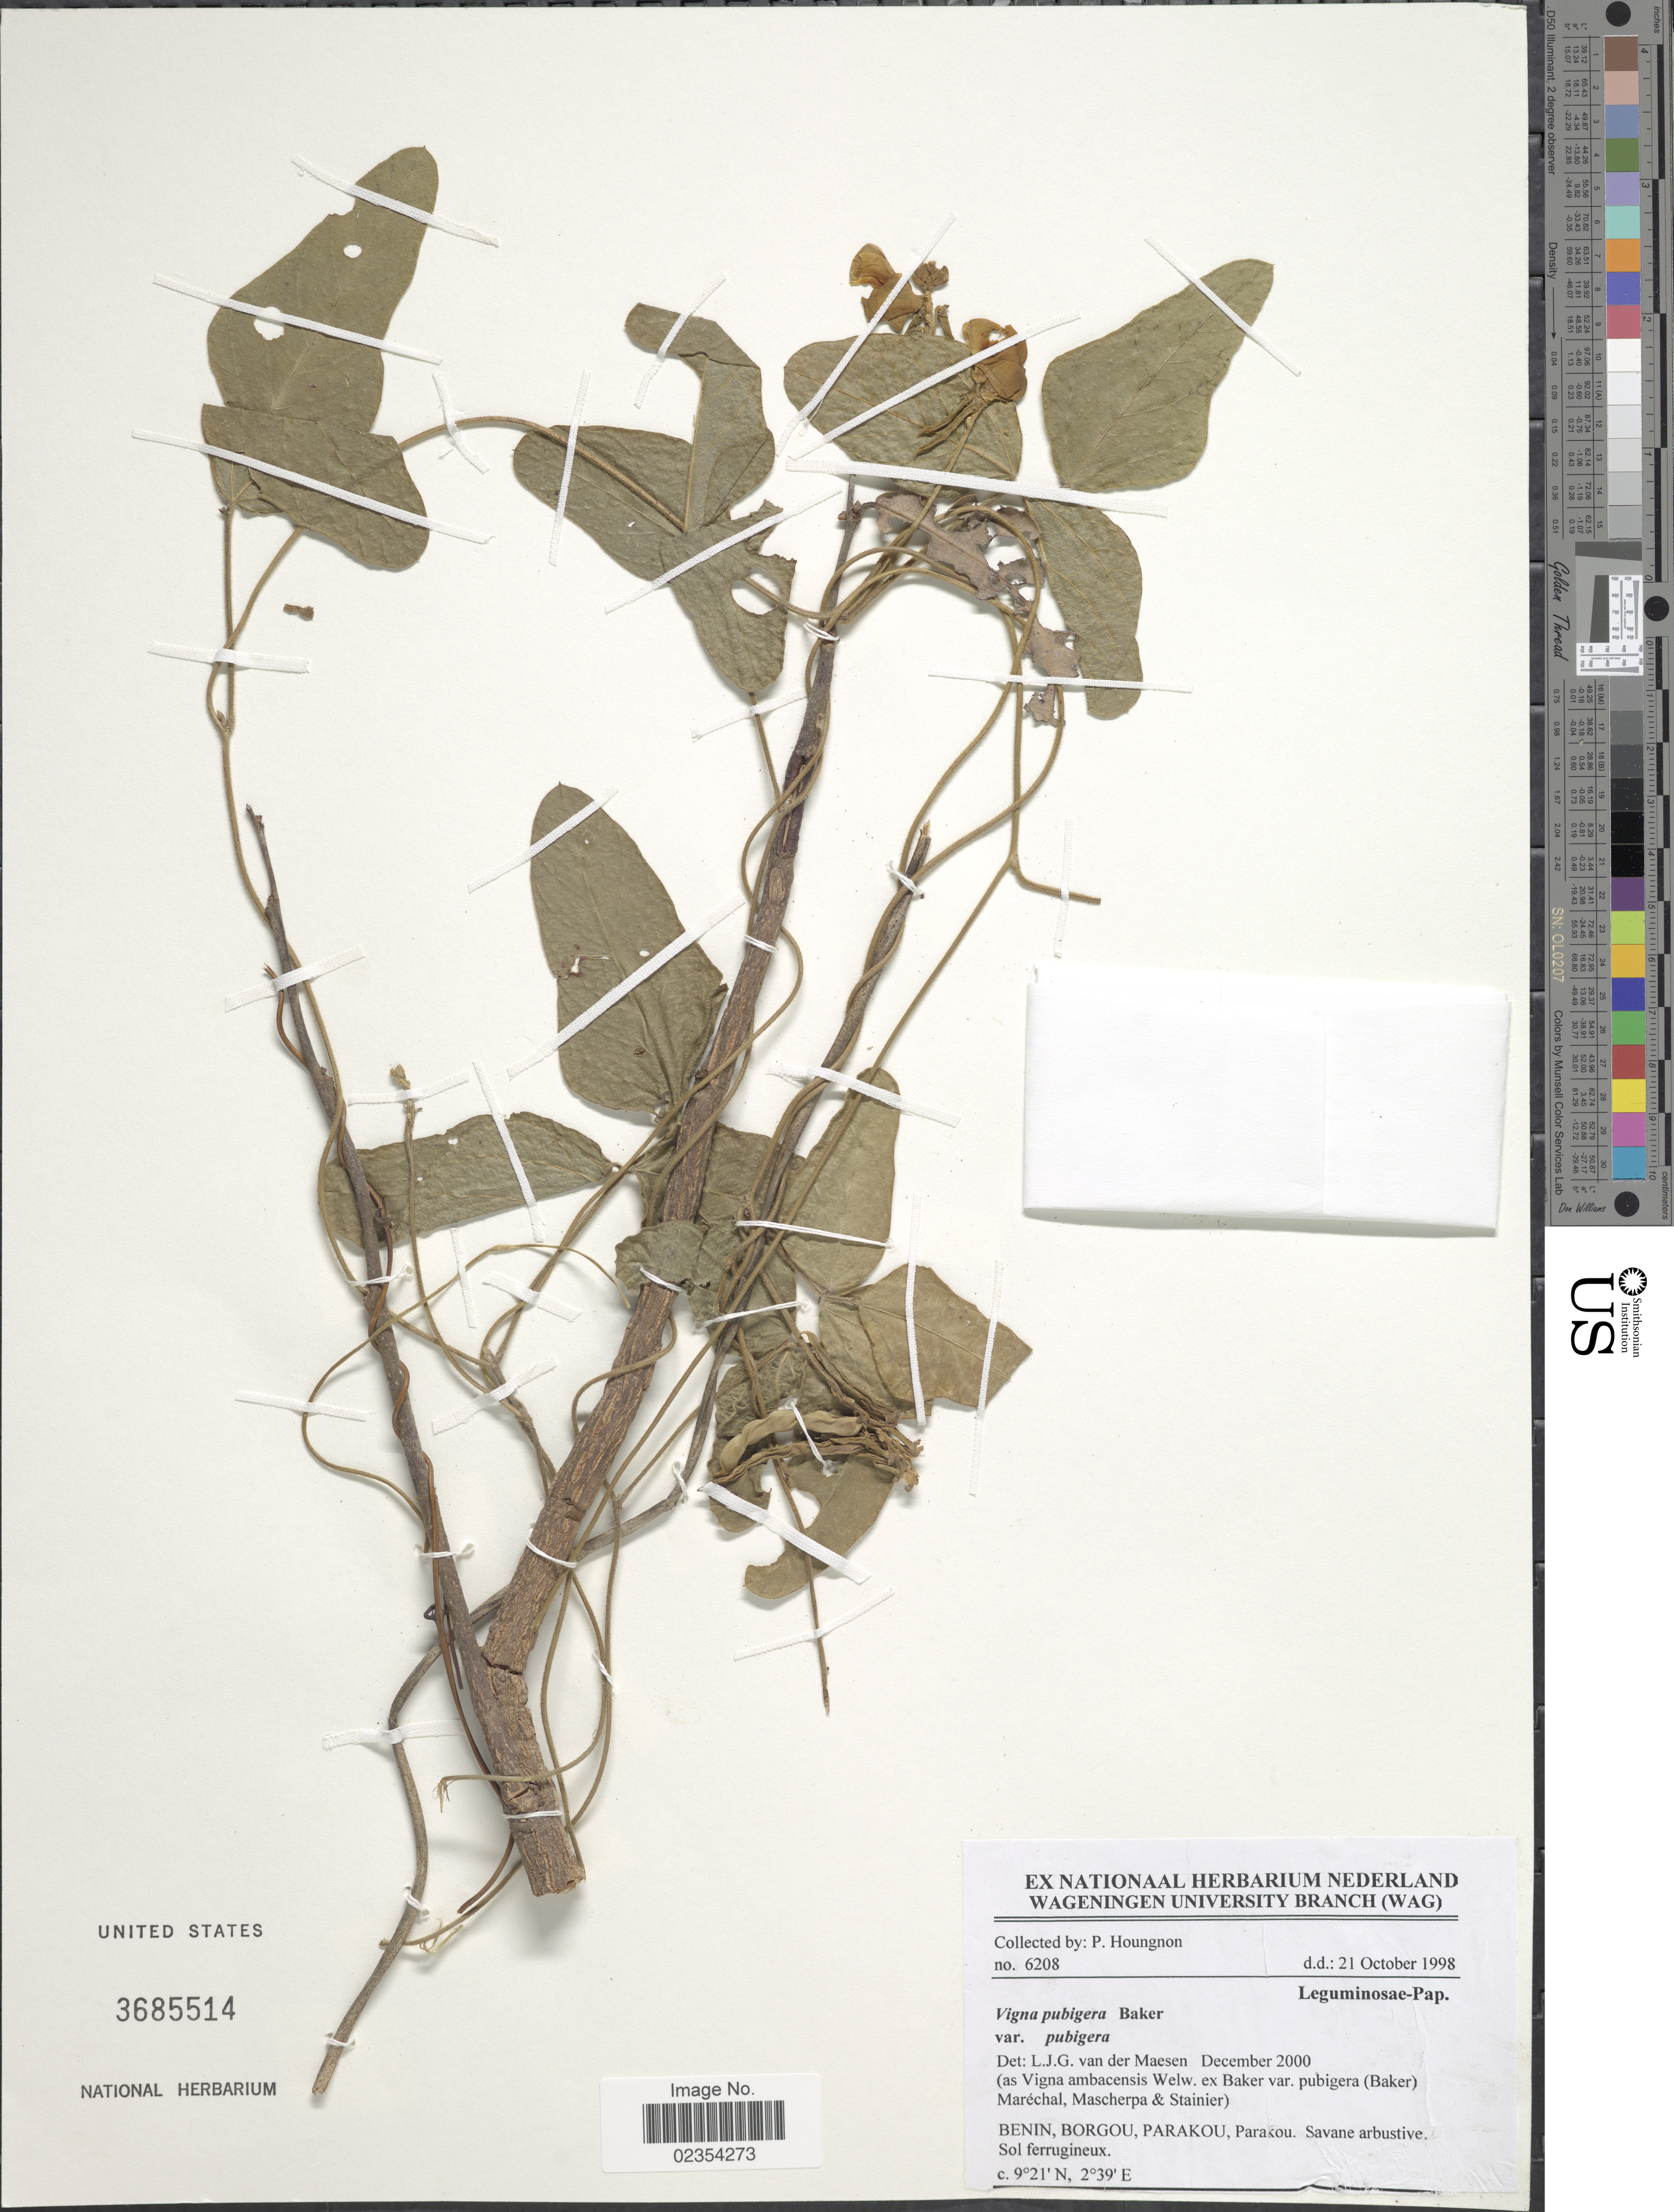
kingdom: Plantae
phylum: Tracheophyta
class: Magnoliopsida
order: Fabales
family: Fabaceae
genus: Vigna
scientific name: Vigna pubigera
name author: Baker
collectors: P. Houngnon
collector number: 6208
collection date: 1998-10-21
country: Benin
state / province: Borgou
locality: Parakou, Parakou.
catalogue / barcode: US 3685514